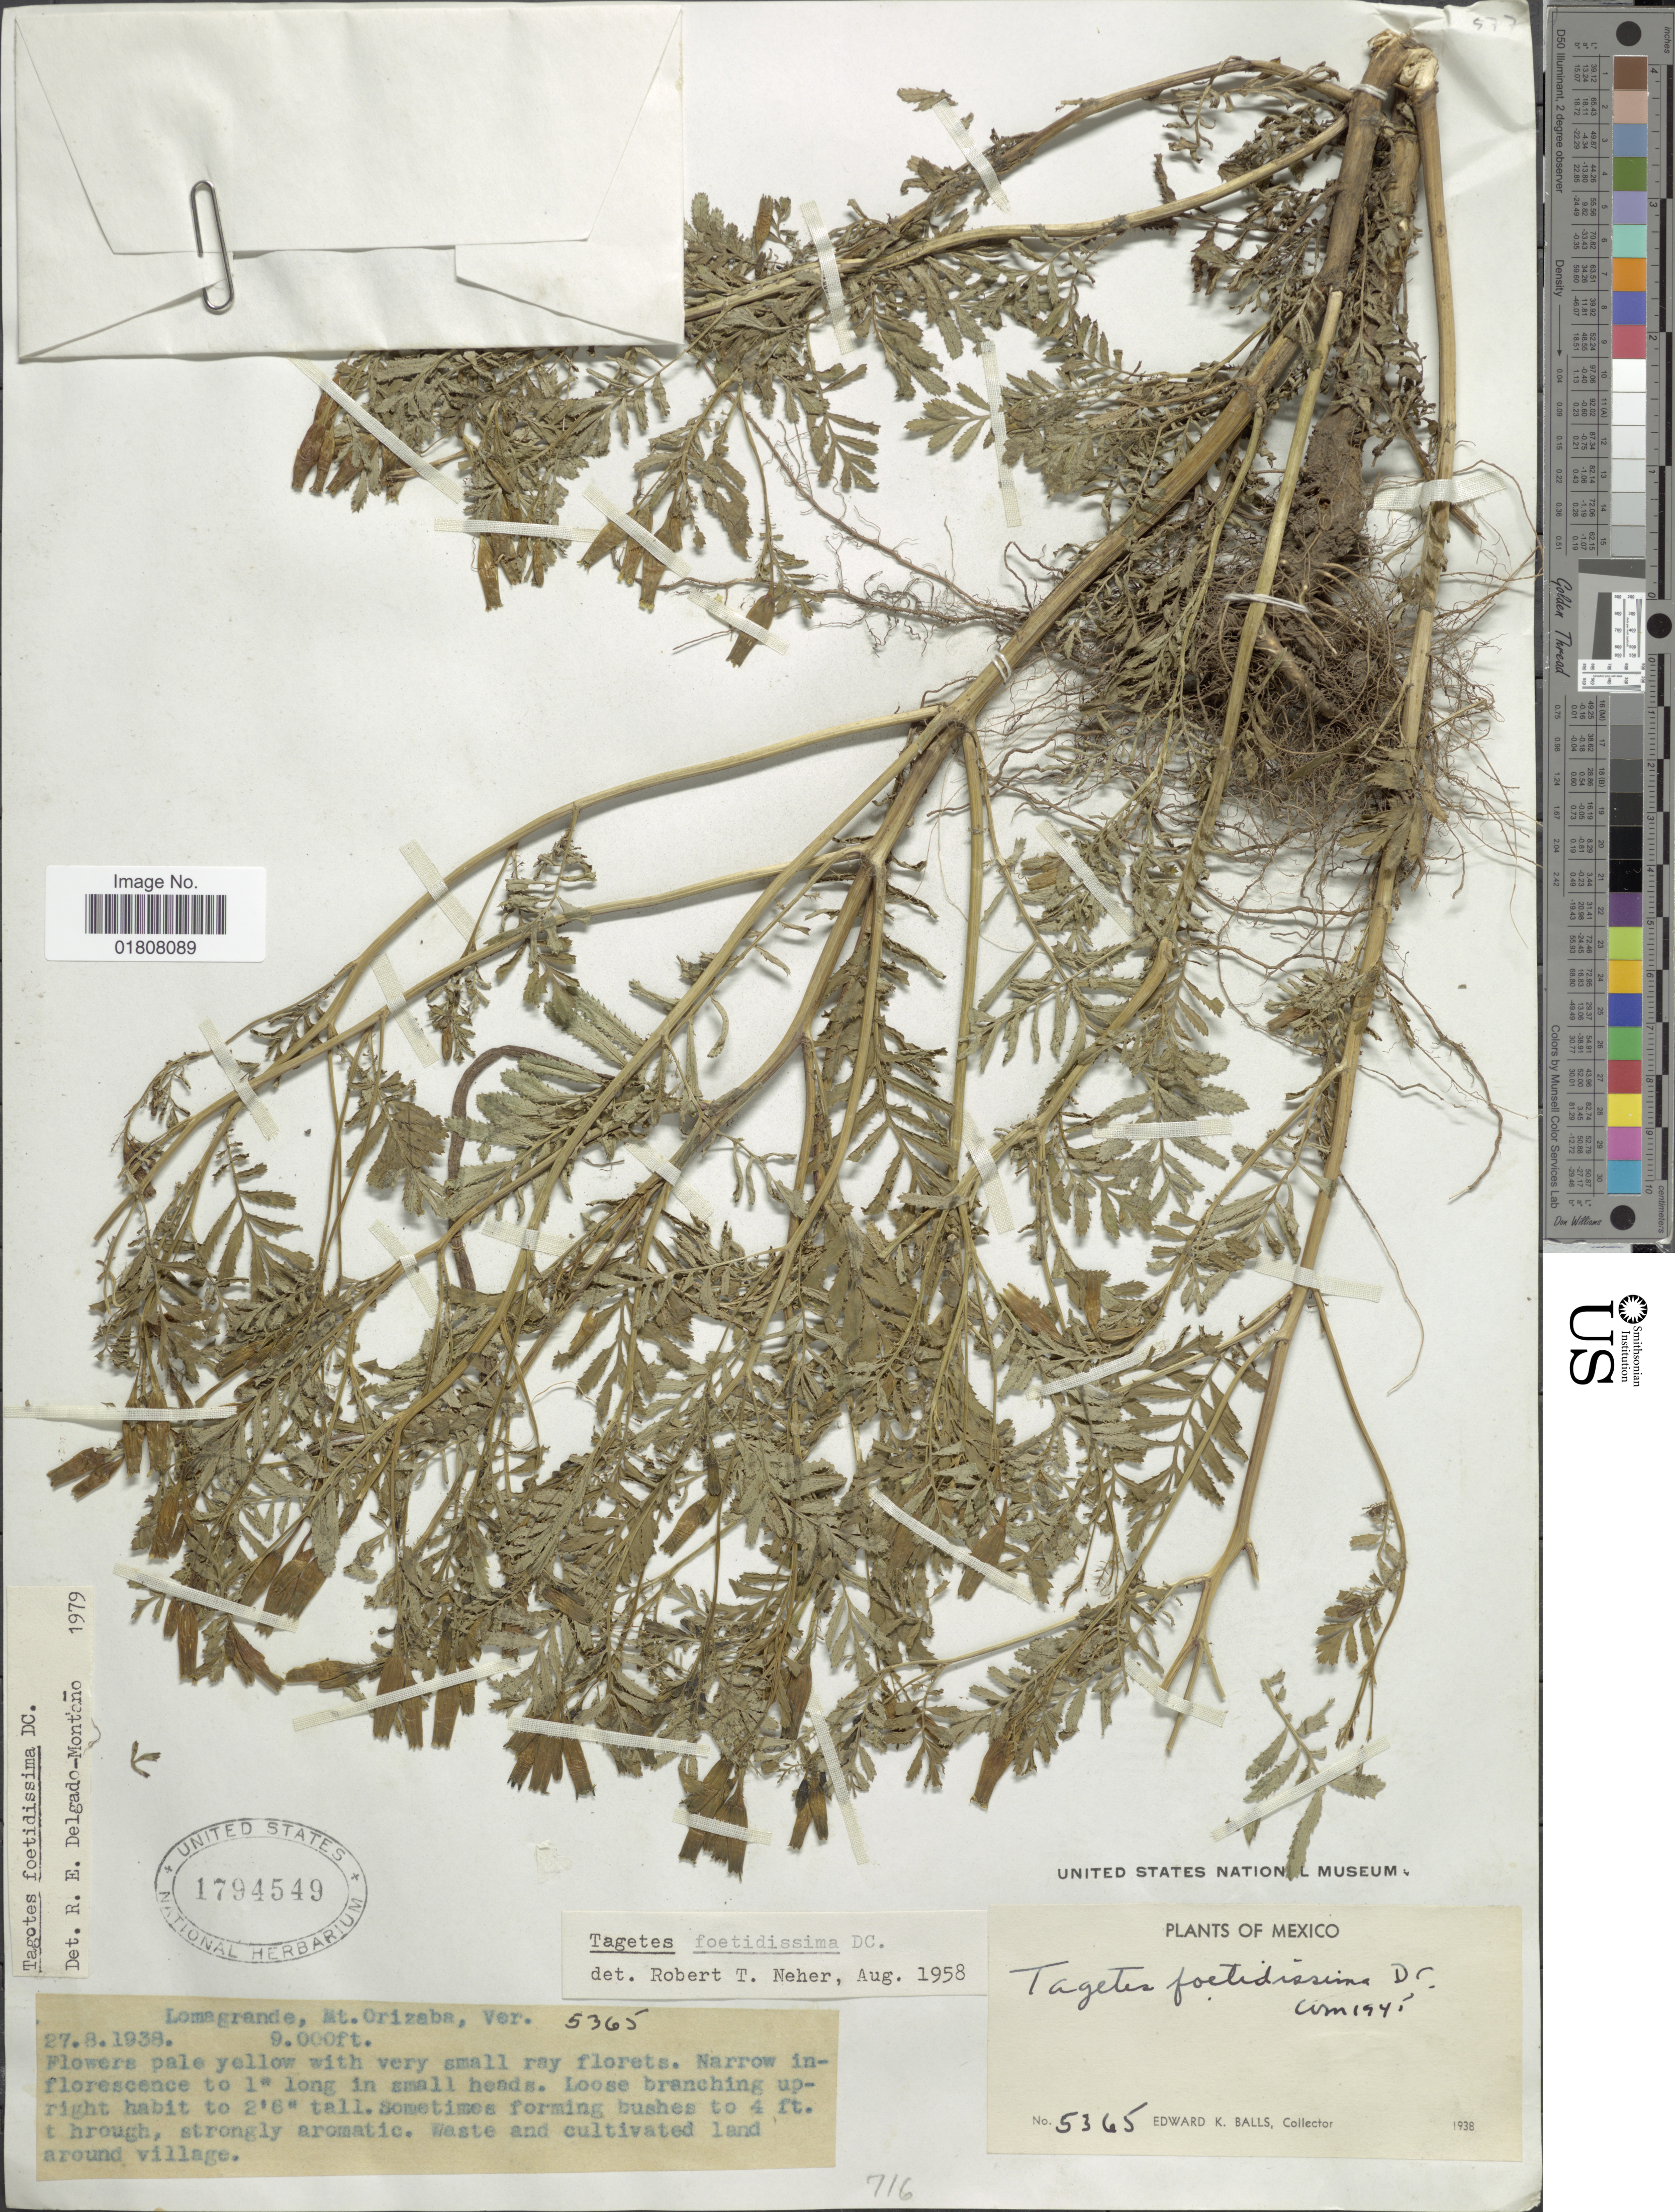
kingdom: Plantae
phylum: Tracheophyta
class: Magnoliopsida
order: Asterales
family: Asteraceae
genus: Tagetes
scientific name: Tagetes foetidissima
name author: DC.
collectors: E. K. Balls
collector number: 5365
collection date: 1938-08-27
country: Mexico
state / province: Veracruz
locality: Lomagrande, Mt. Orizaba, Ver.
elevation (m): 2743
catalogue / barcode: US 1794549